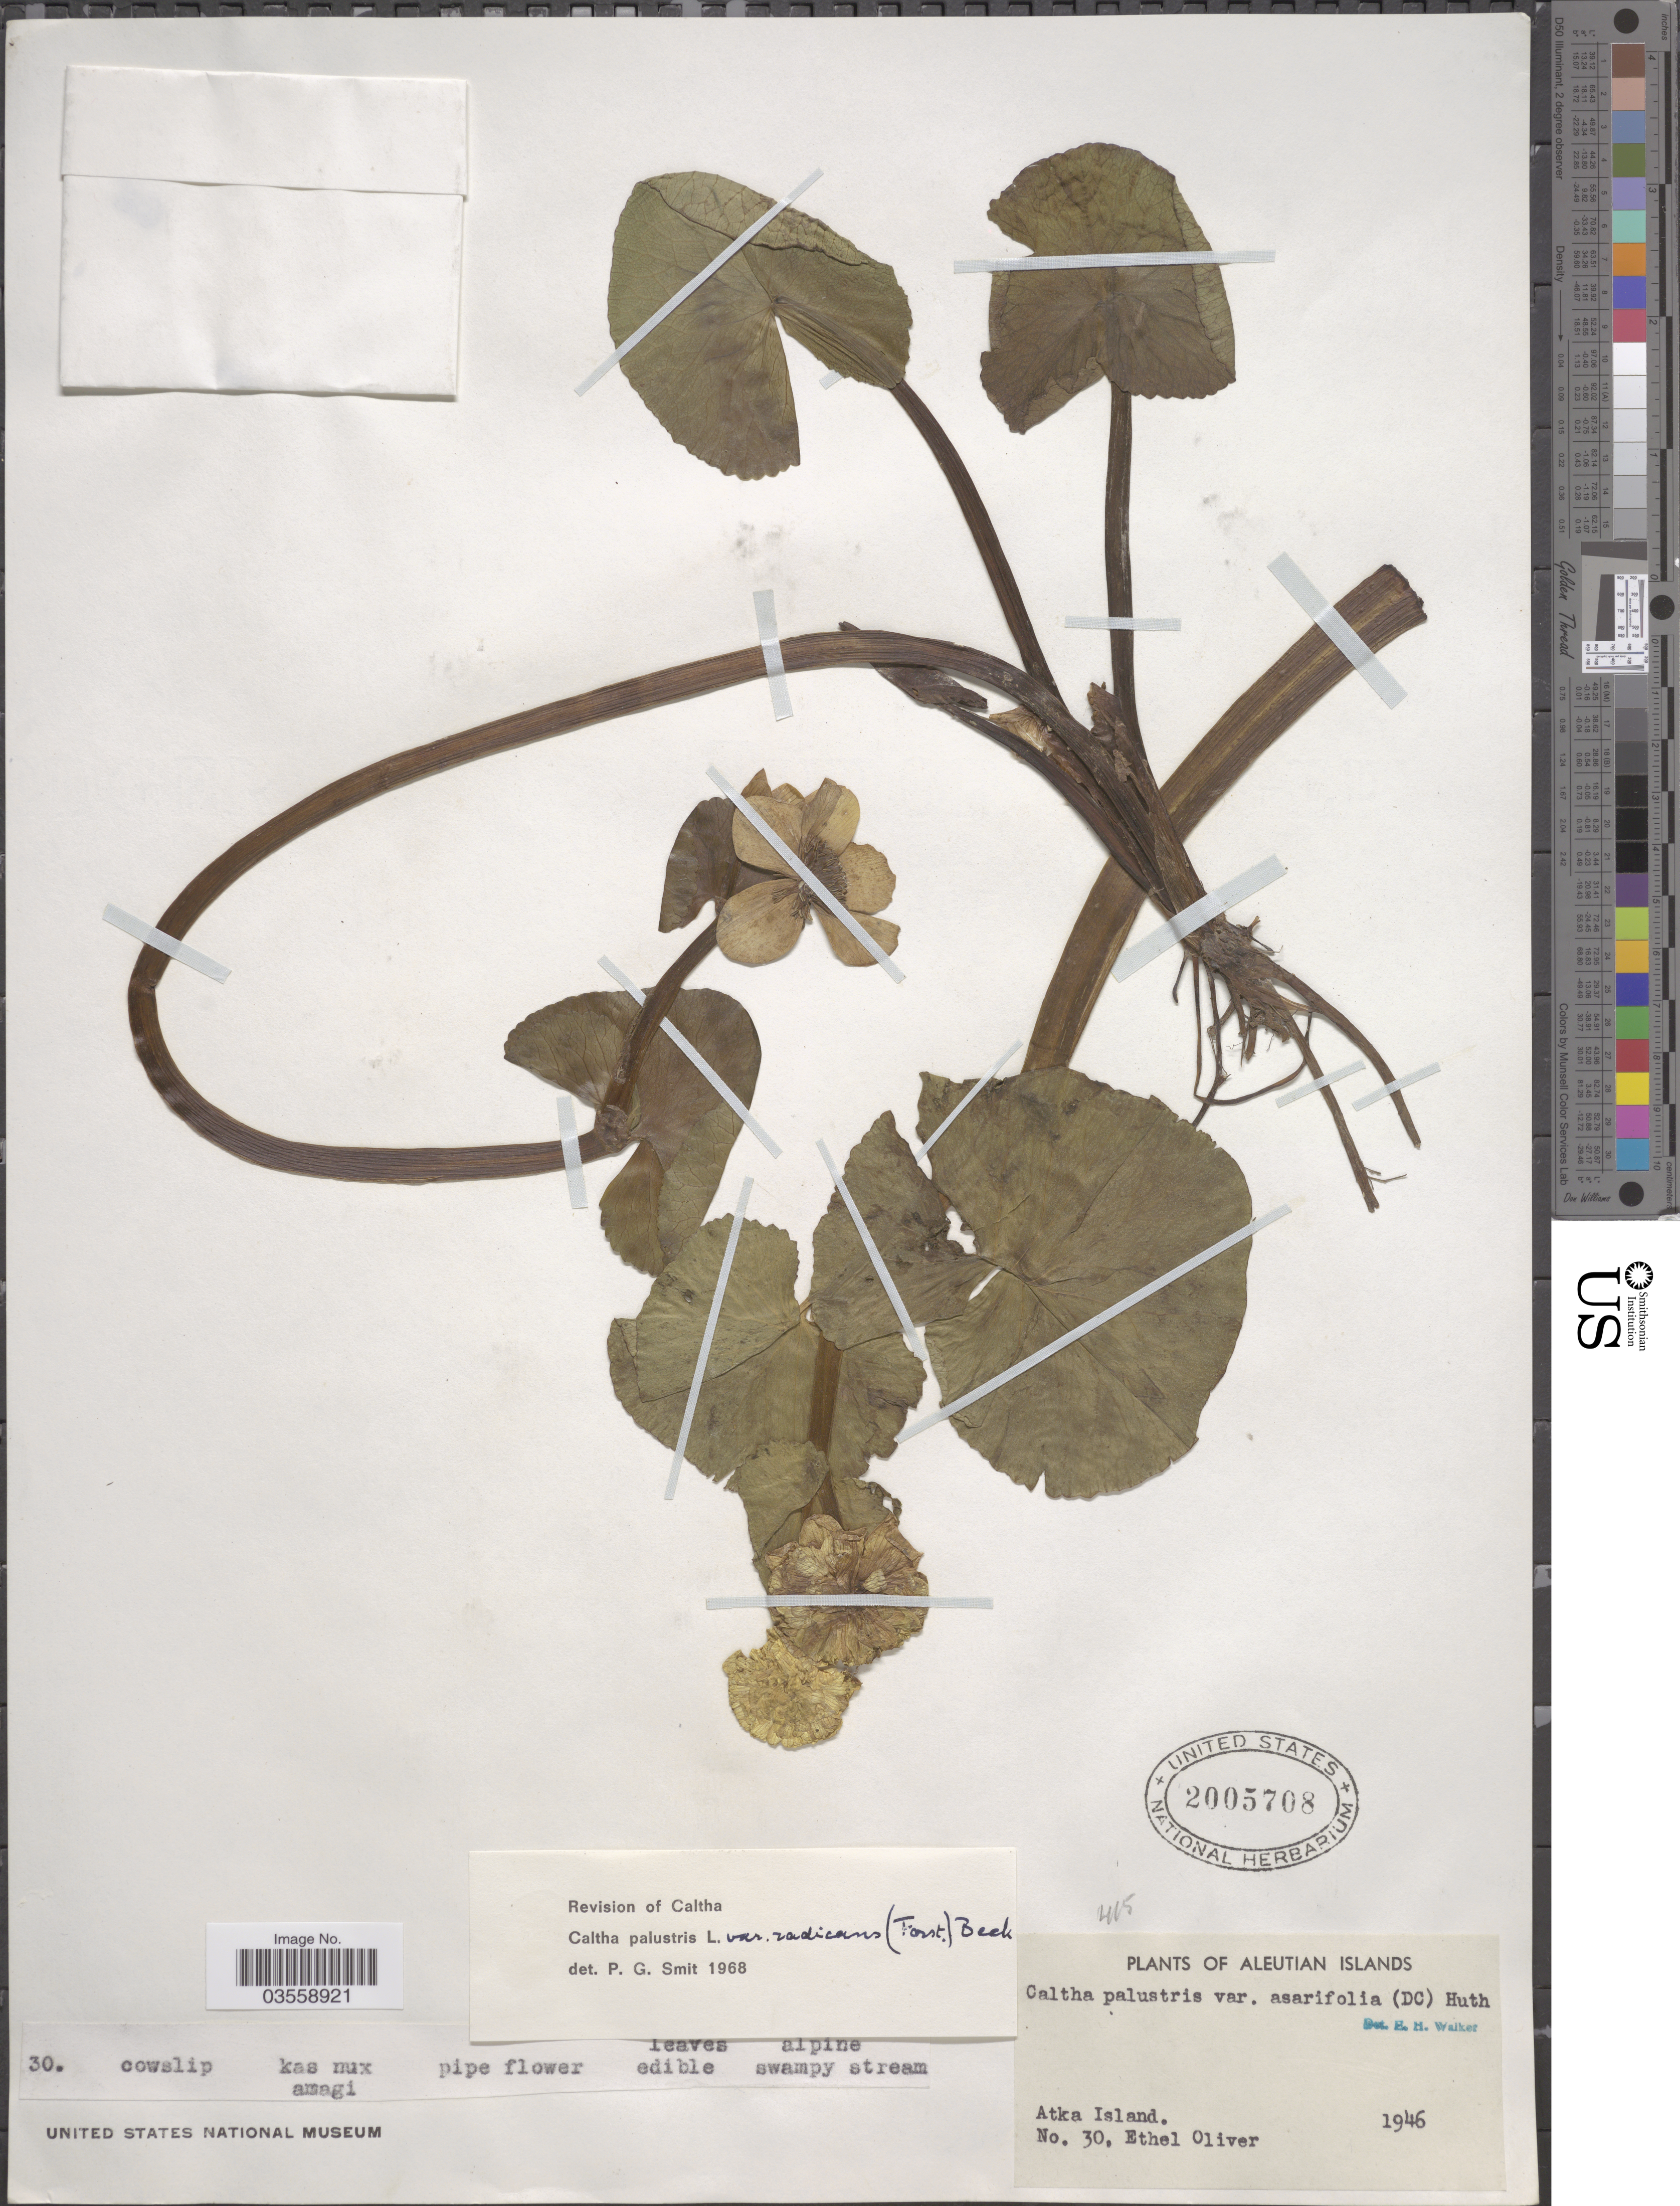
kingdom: Plantae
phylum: Tracheophyta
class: Magnoliopsida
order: Ranunculales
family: Ranunculaceae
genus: Caltha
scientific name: Caltha palustris var. radicans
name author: (T.F. Forst) Beck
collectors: E. Oliver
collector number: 30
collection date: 1946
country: United States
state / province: Alaska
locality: Aleutian Islands. Atka Island.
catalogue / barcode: US 2005708